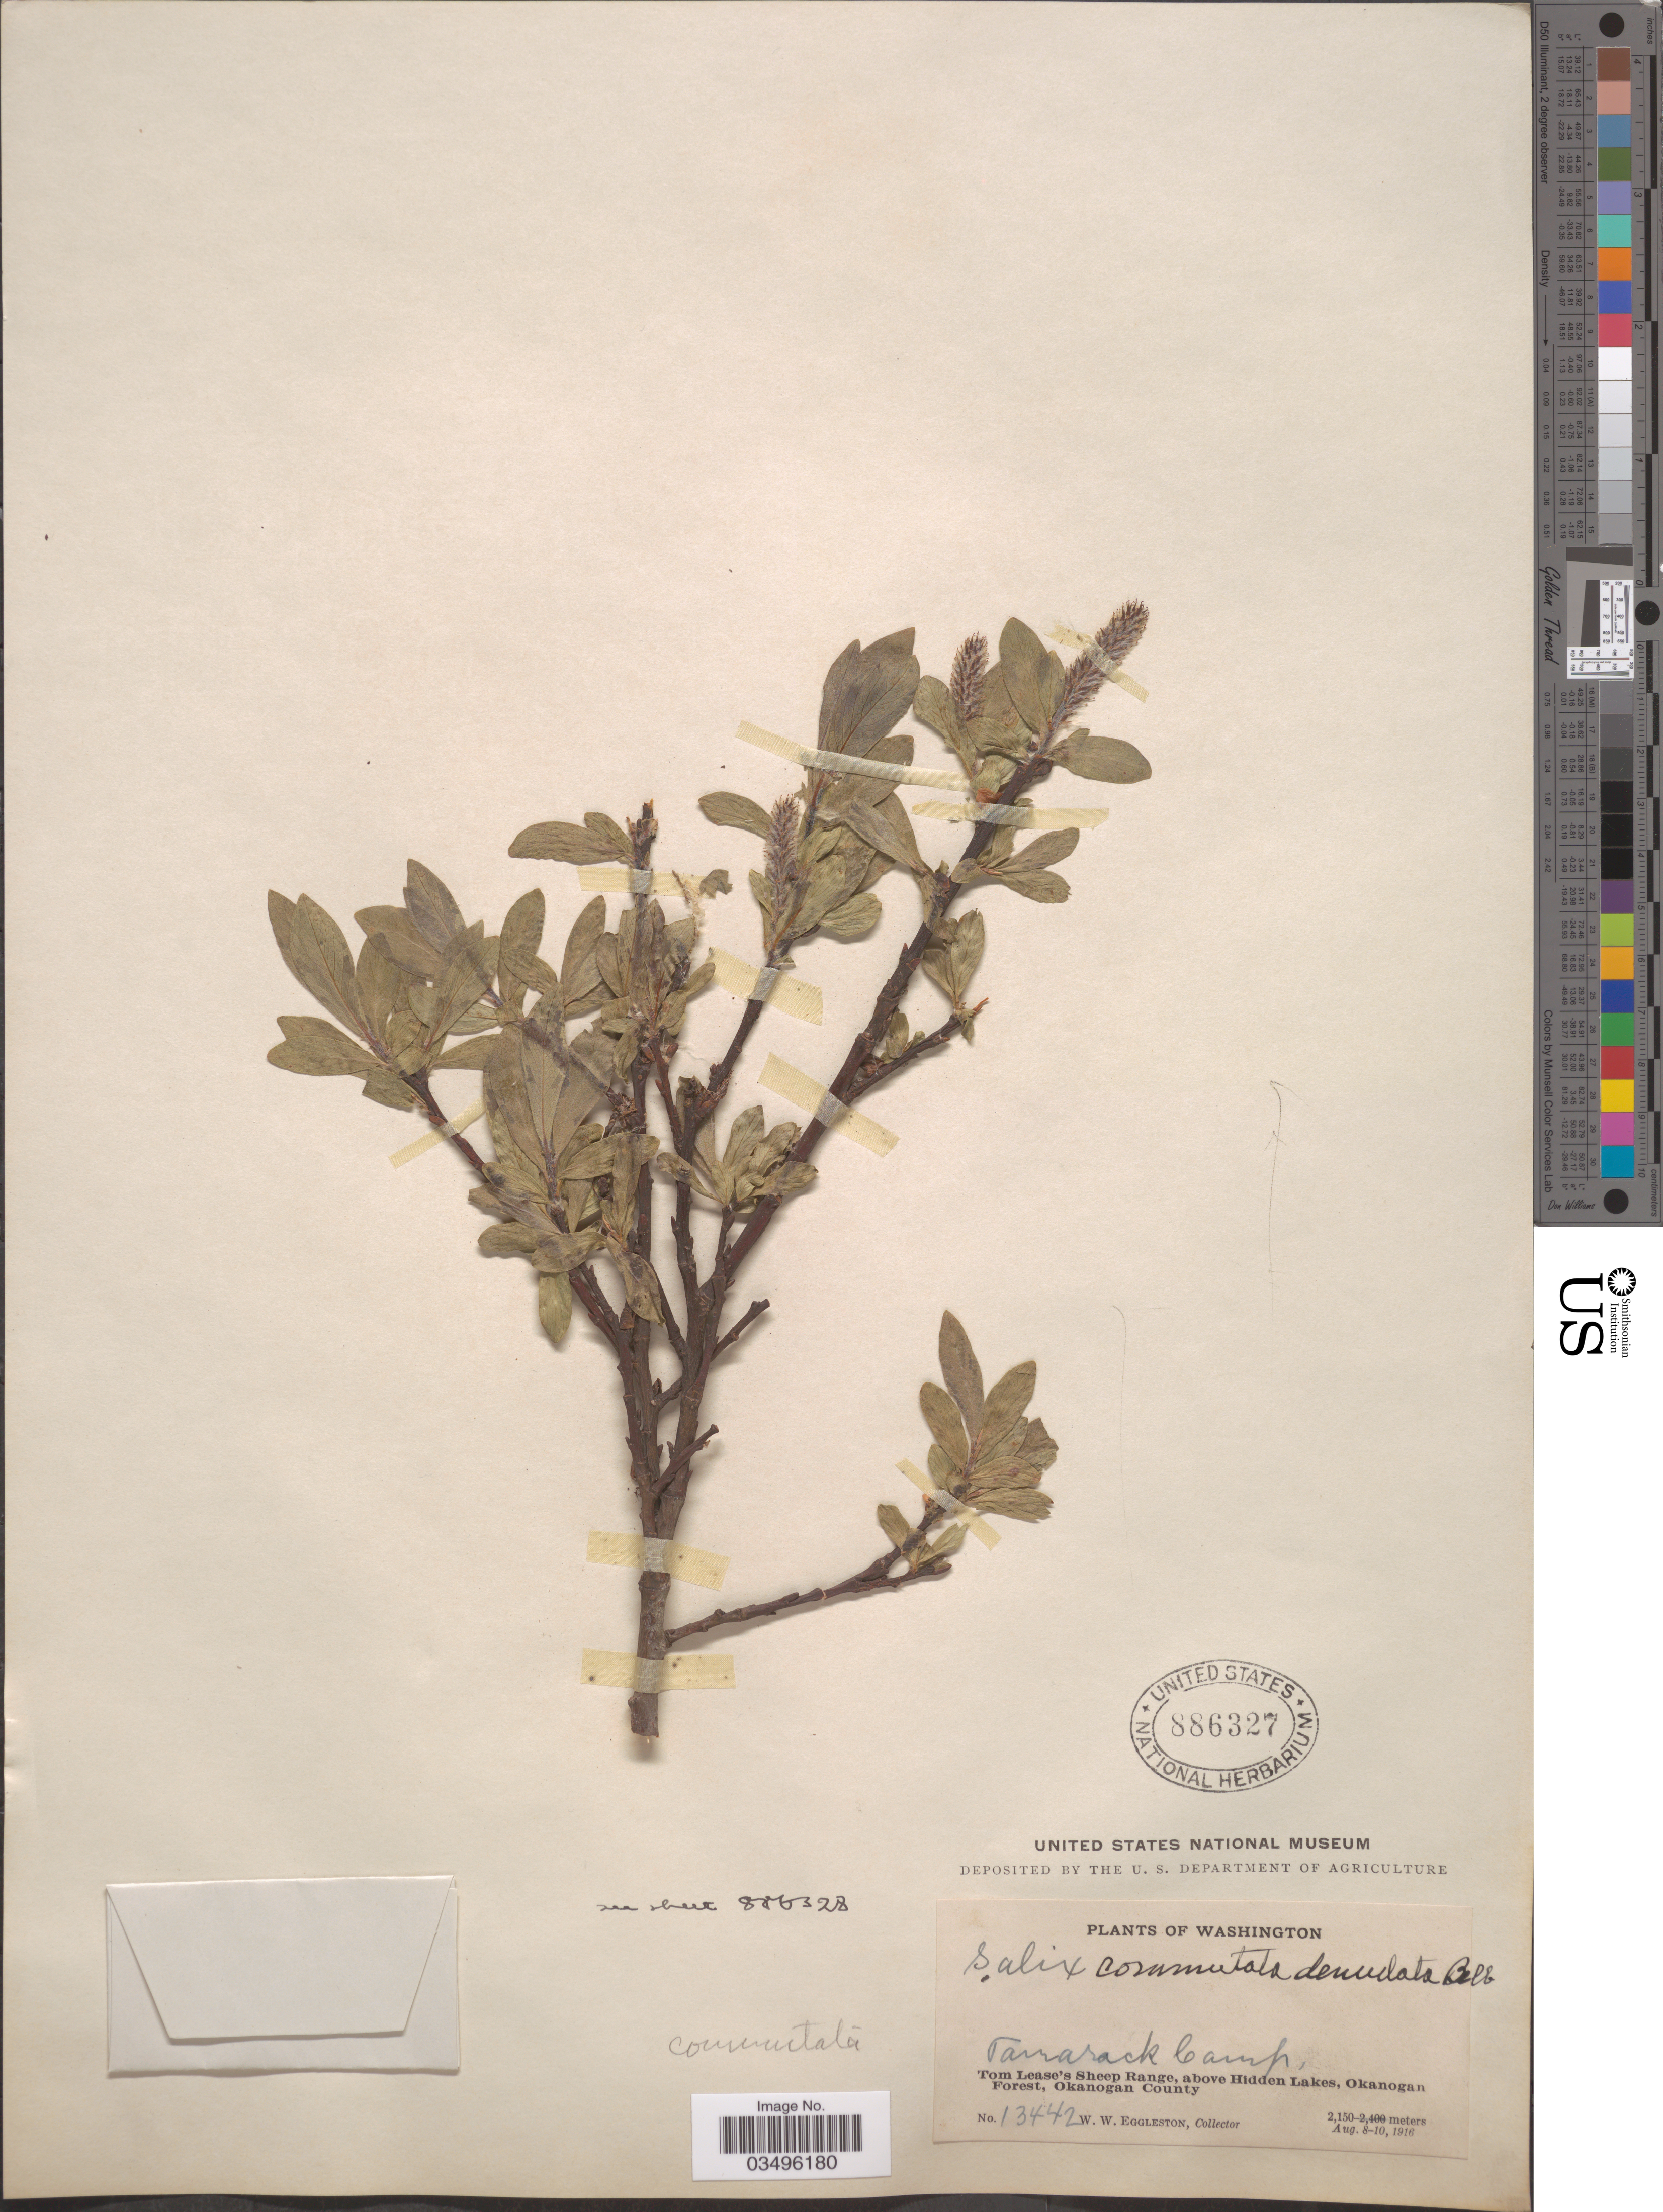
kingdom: Plantae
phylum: Tracheophyta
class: Magnoliopsida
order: Malpighiales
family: Salicaceae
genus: Salix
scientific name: Salix commutata var. denudata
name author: Bebb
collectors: W. W. Eggleston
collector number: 13442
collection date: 1916-08-08/1916-08-10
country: United States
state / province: Washington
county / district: Okanogan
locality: Tamarack Camp. Tom Lease's Sheep Range, above Hidden Lakes, Okanogan Forest, Okanogan County.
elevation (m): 2150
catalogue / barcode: US 886327